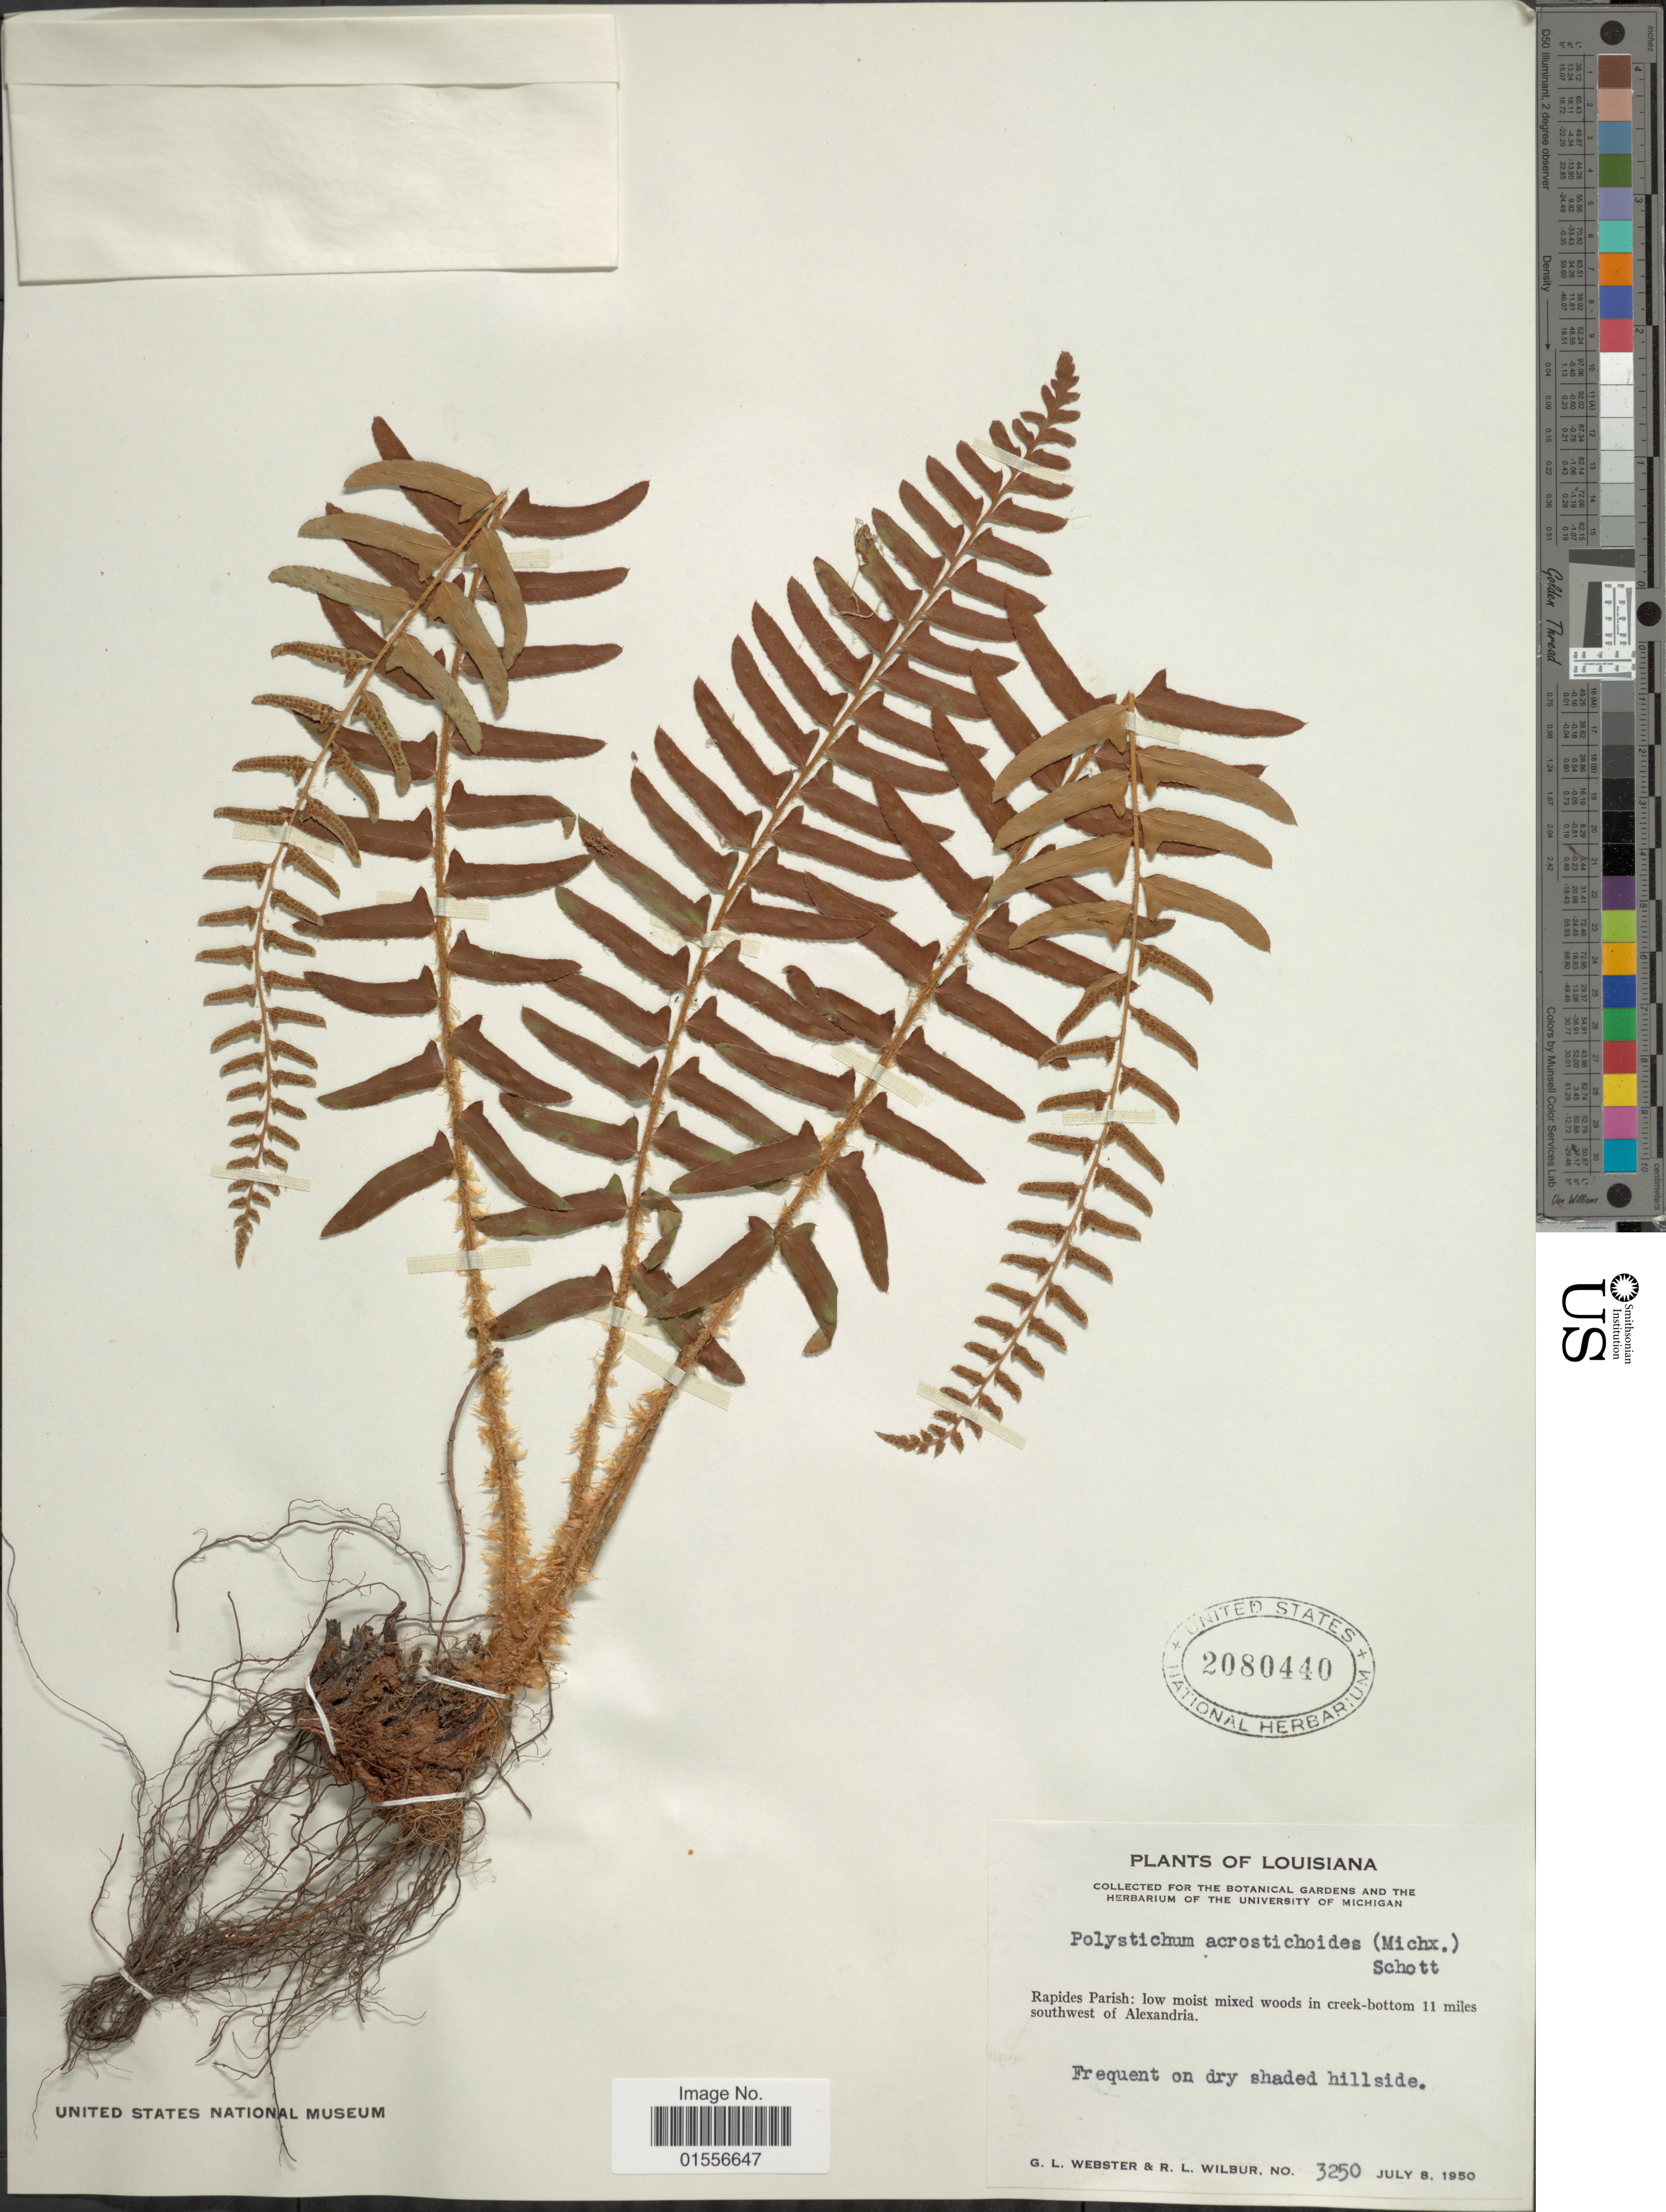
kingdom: Plantae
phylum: Tracheophyta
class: Polypodiopsida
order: Polypodiales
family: Dryopteridaceae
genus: Polystichum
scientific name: Polystichum acrostichoides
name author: (Michx.) Schott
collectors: G. L. Webster & R. L. Wilbur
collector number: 3250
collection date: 1950-07-08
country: United States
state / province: Louisiana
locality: Rapides Parish: low moist mixed woods in creek-bottom 11 miles southwest of Alexandria.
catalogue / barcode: US 2080440